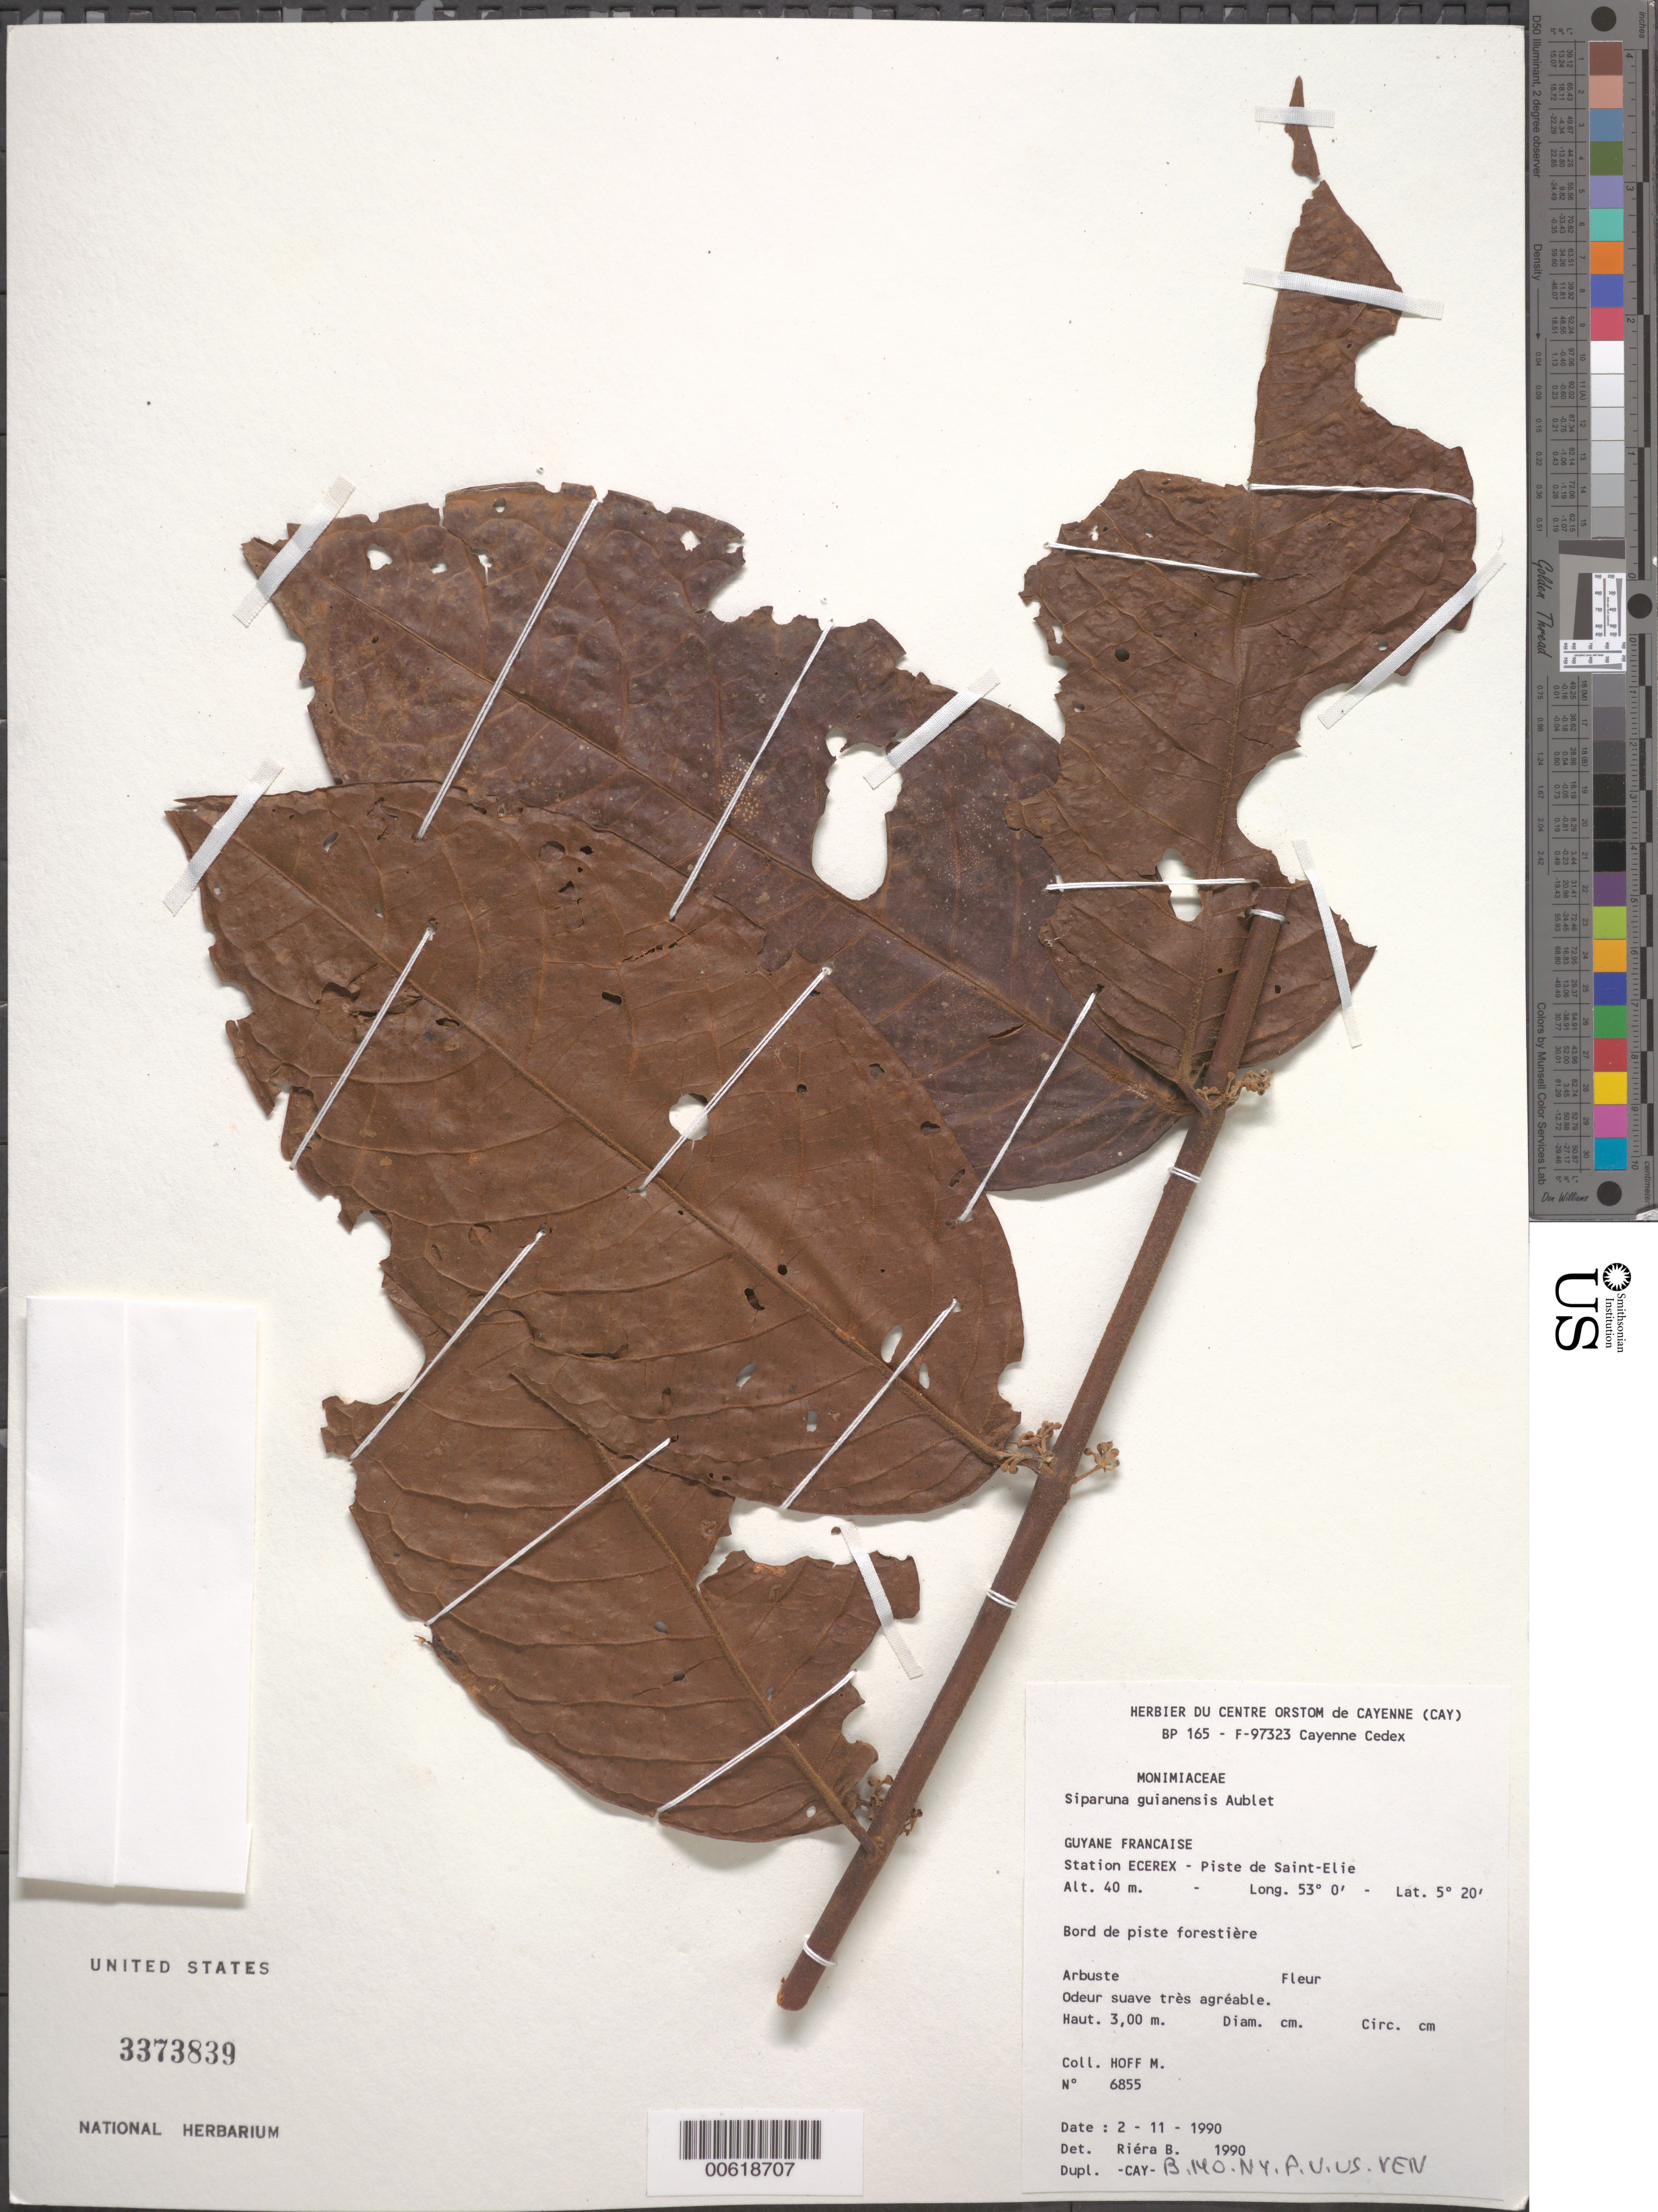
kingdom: Plantae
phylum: Tracheophyta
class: Magnoliopsida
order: Laurales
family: Siparunaceae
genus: Siparuna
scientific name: Siparuna guianensis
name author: Aubl.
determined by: Riéra, B.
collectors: M. Hoff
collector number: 6855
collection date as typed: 2-Nov-90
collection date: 1990-11-02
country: French Guiana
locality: Piste de Saint-Élie, Station ECEREX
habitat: Border of forest trail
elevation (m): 40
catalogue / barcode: US 3373839